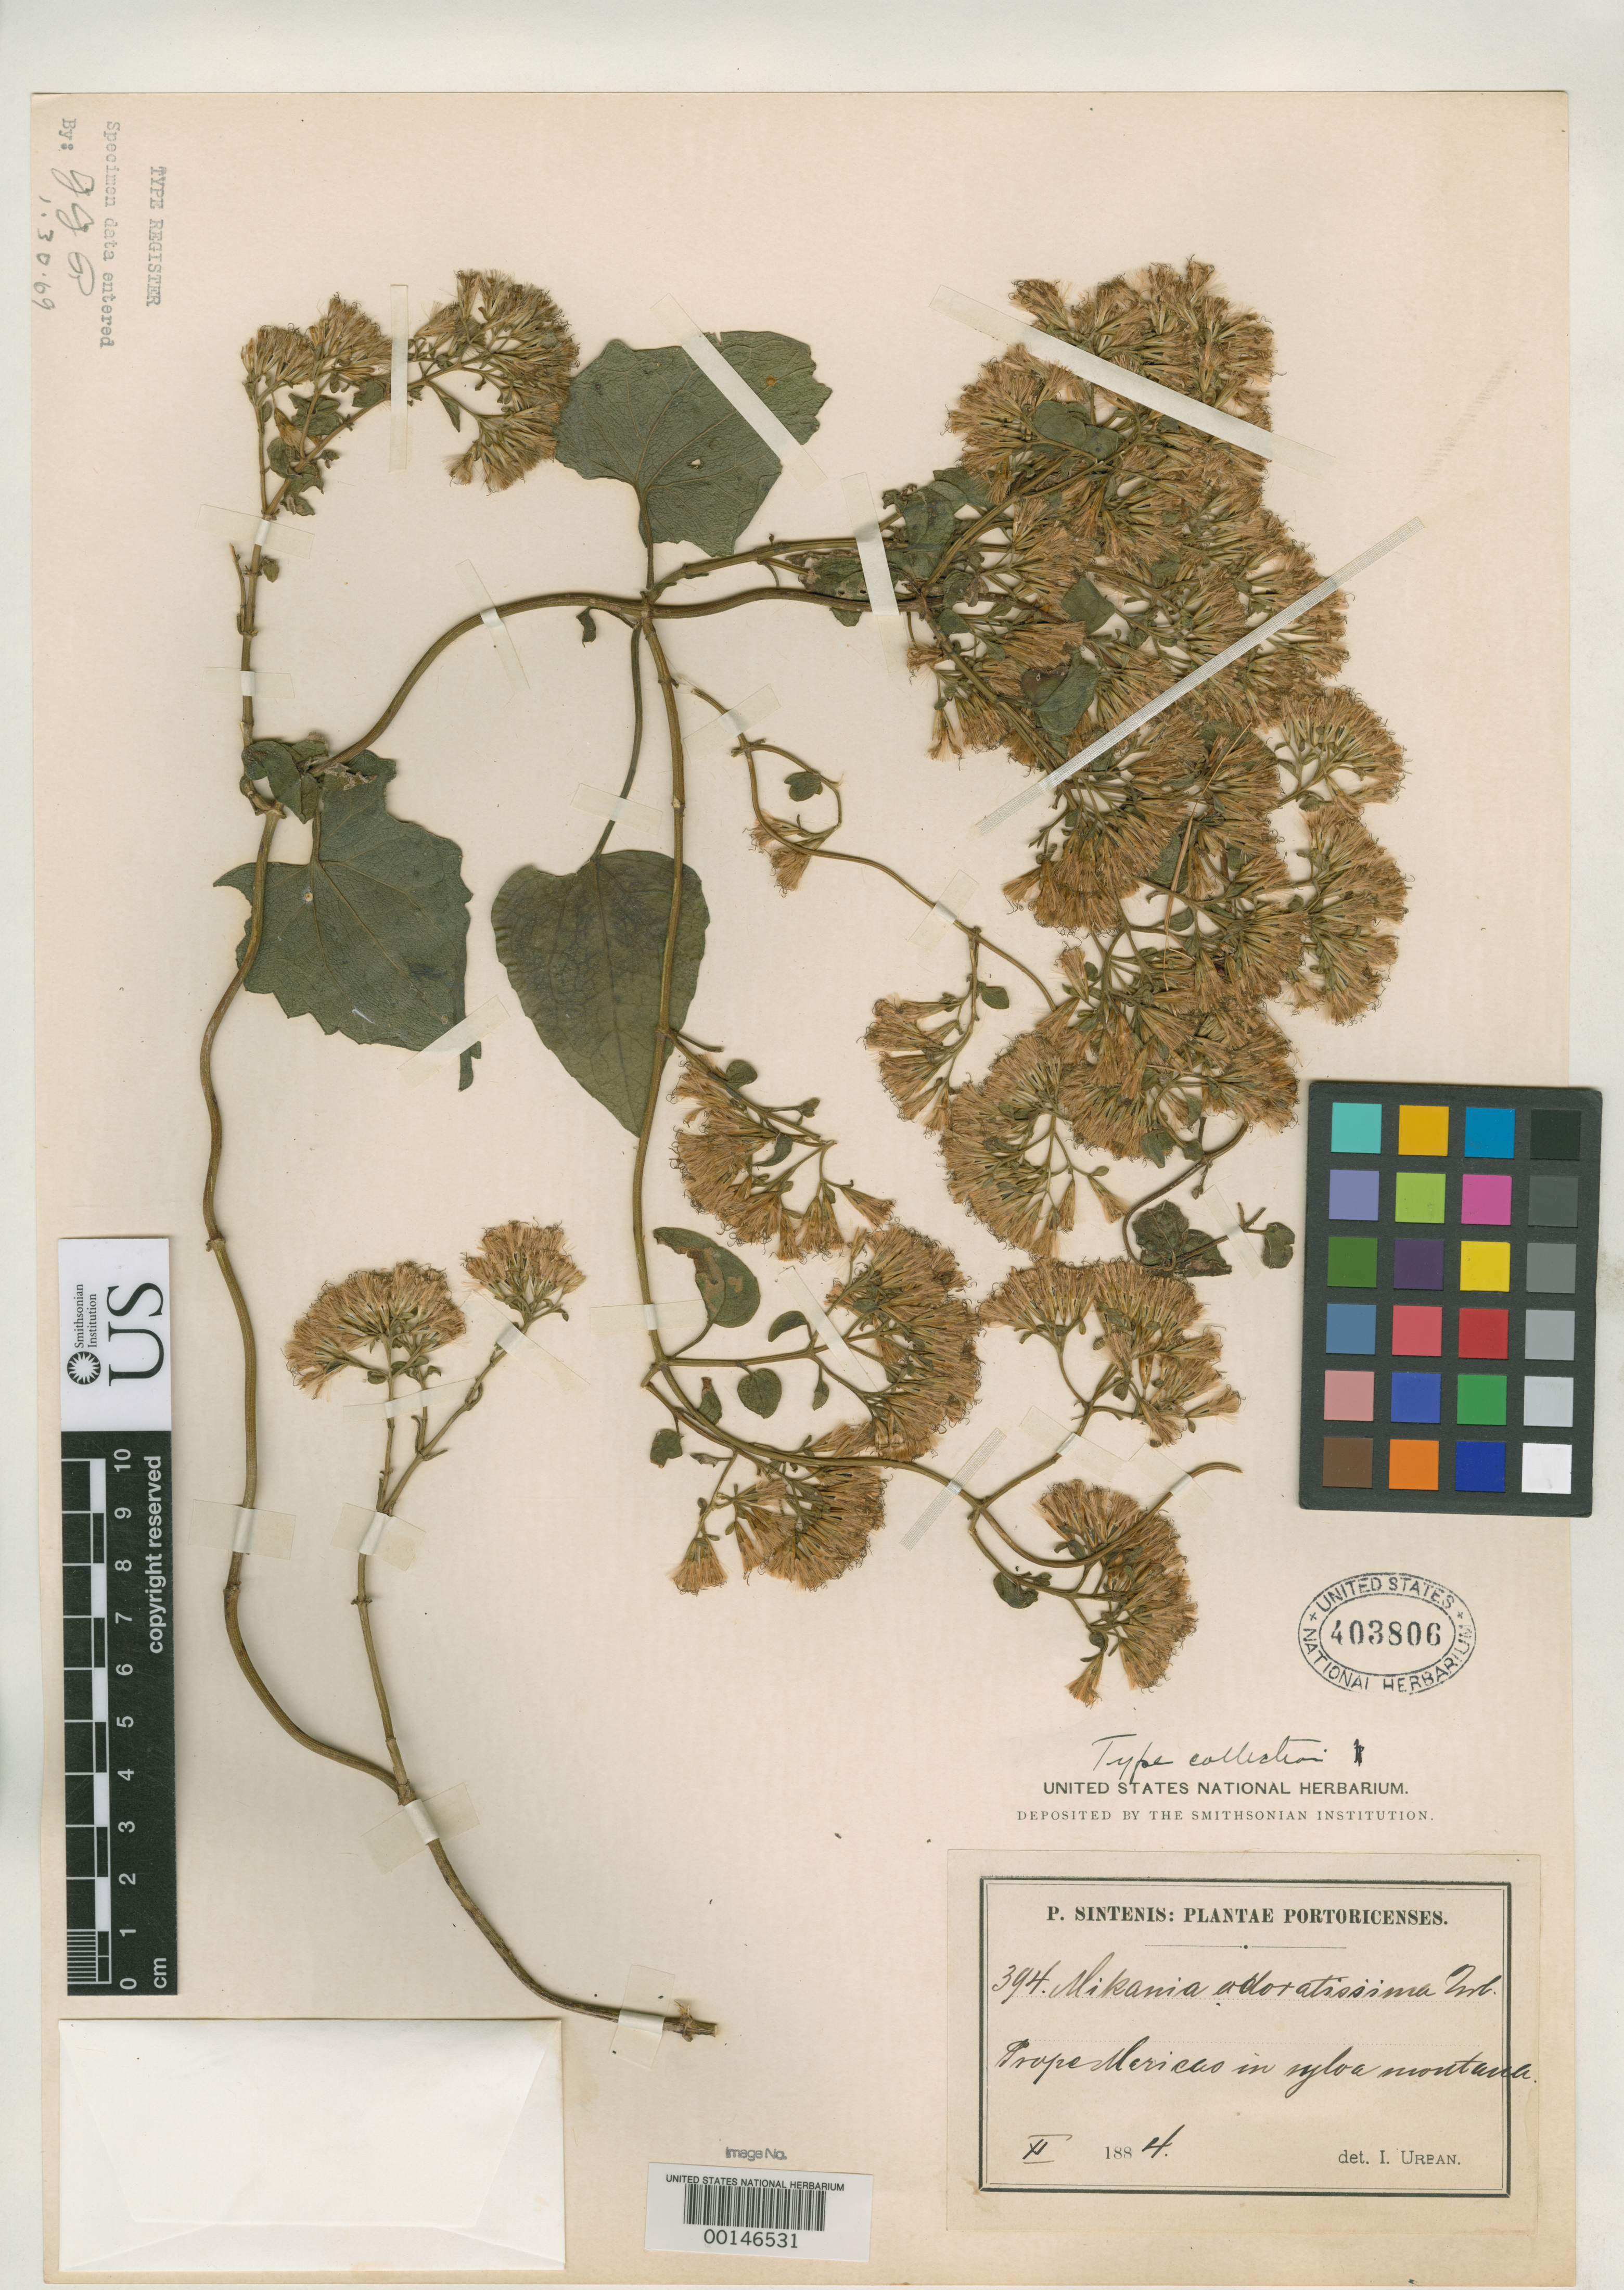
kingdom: Plantae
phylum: Tracheophyta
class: Magnoliopsida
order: Asterales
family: Asteraceae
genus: Mikania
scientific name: Mikania odoratissima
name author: Urb.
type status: Syntype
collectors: P. Sintenis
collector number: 394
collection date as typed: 01 Nov 1884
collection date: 1884-11-01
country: Puerto Rico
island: Greater Antilles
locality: Maricao.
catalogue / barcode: US 403806